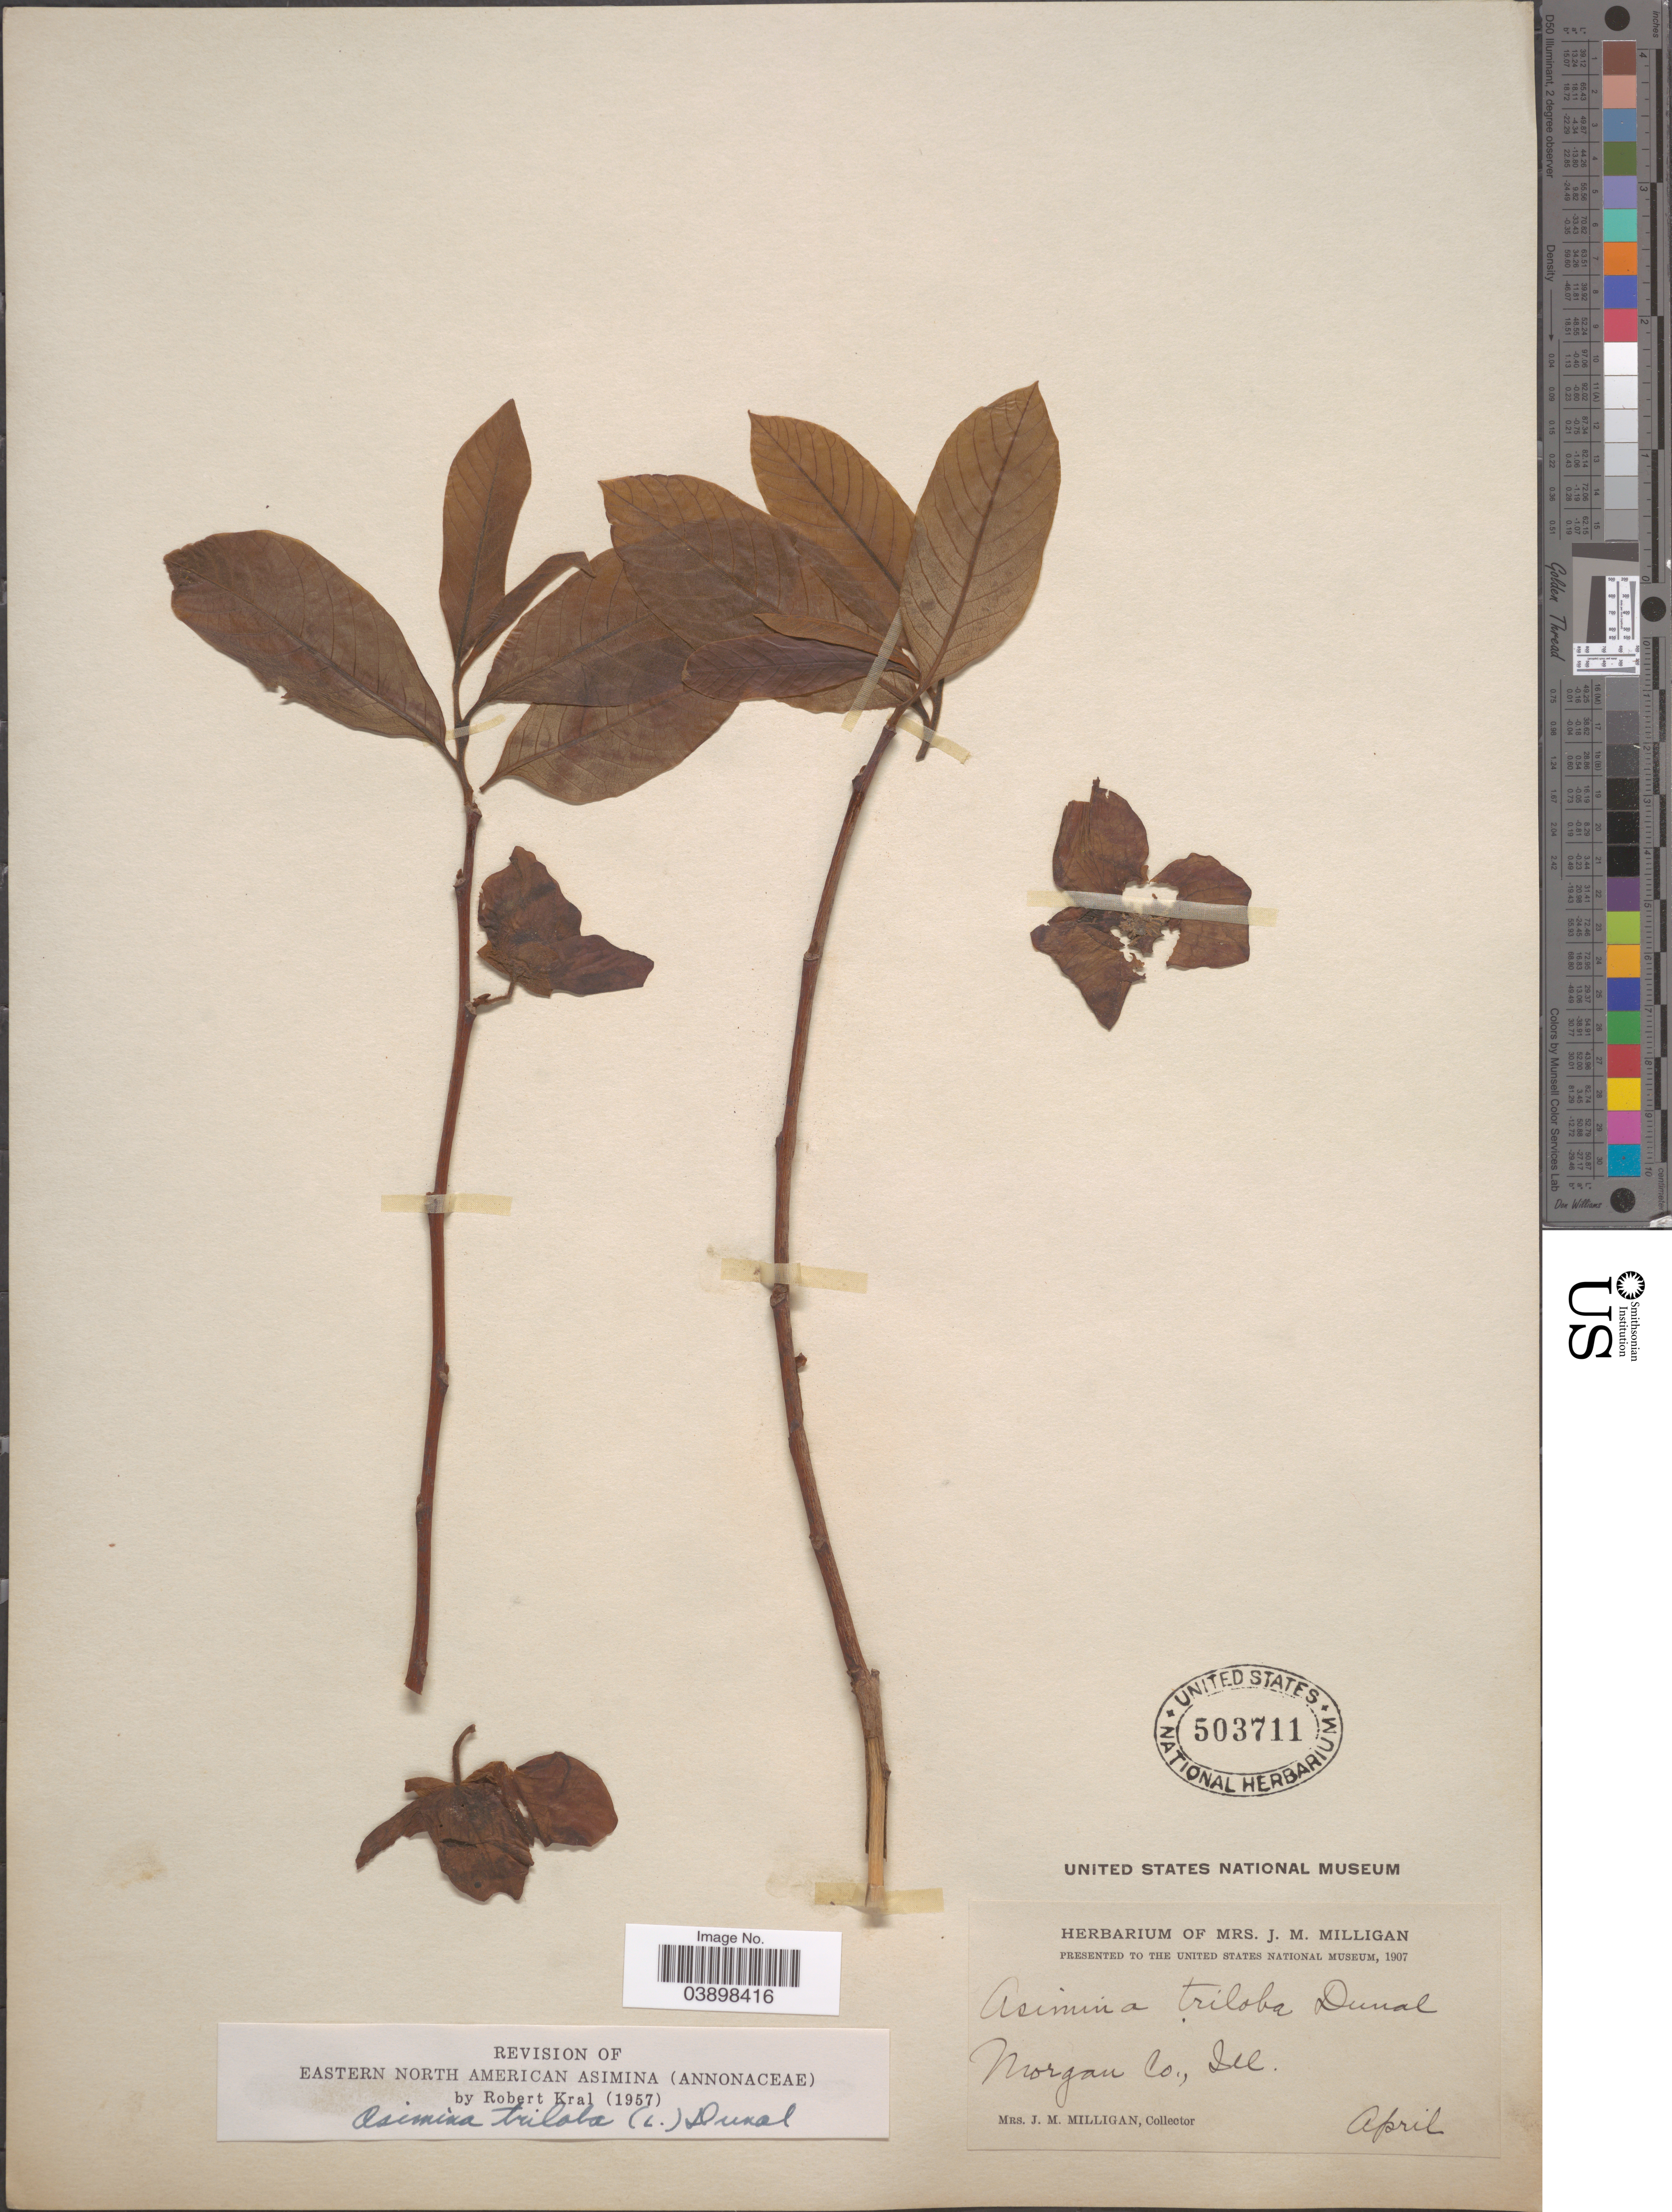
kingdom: Plantae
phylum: Tracheophyta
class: Magnoliopsida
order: Magnoliales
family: Annonaceae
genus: Asimina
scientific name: Asimina triloba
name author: (L.) Dunal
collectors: J. Milligan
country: United States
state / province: Illinois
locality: Morgan Co.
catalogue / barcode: US 503711